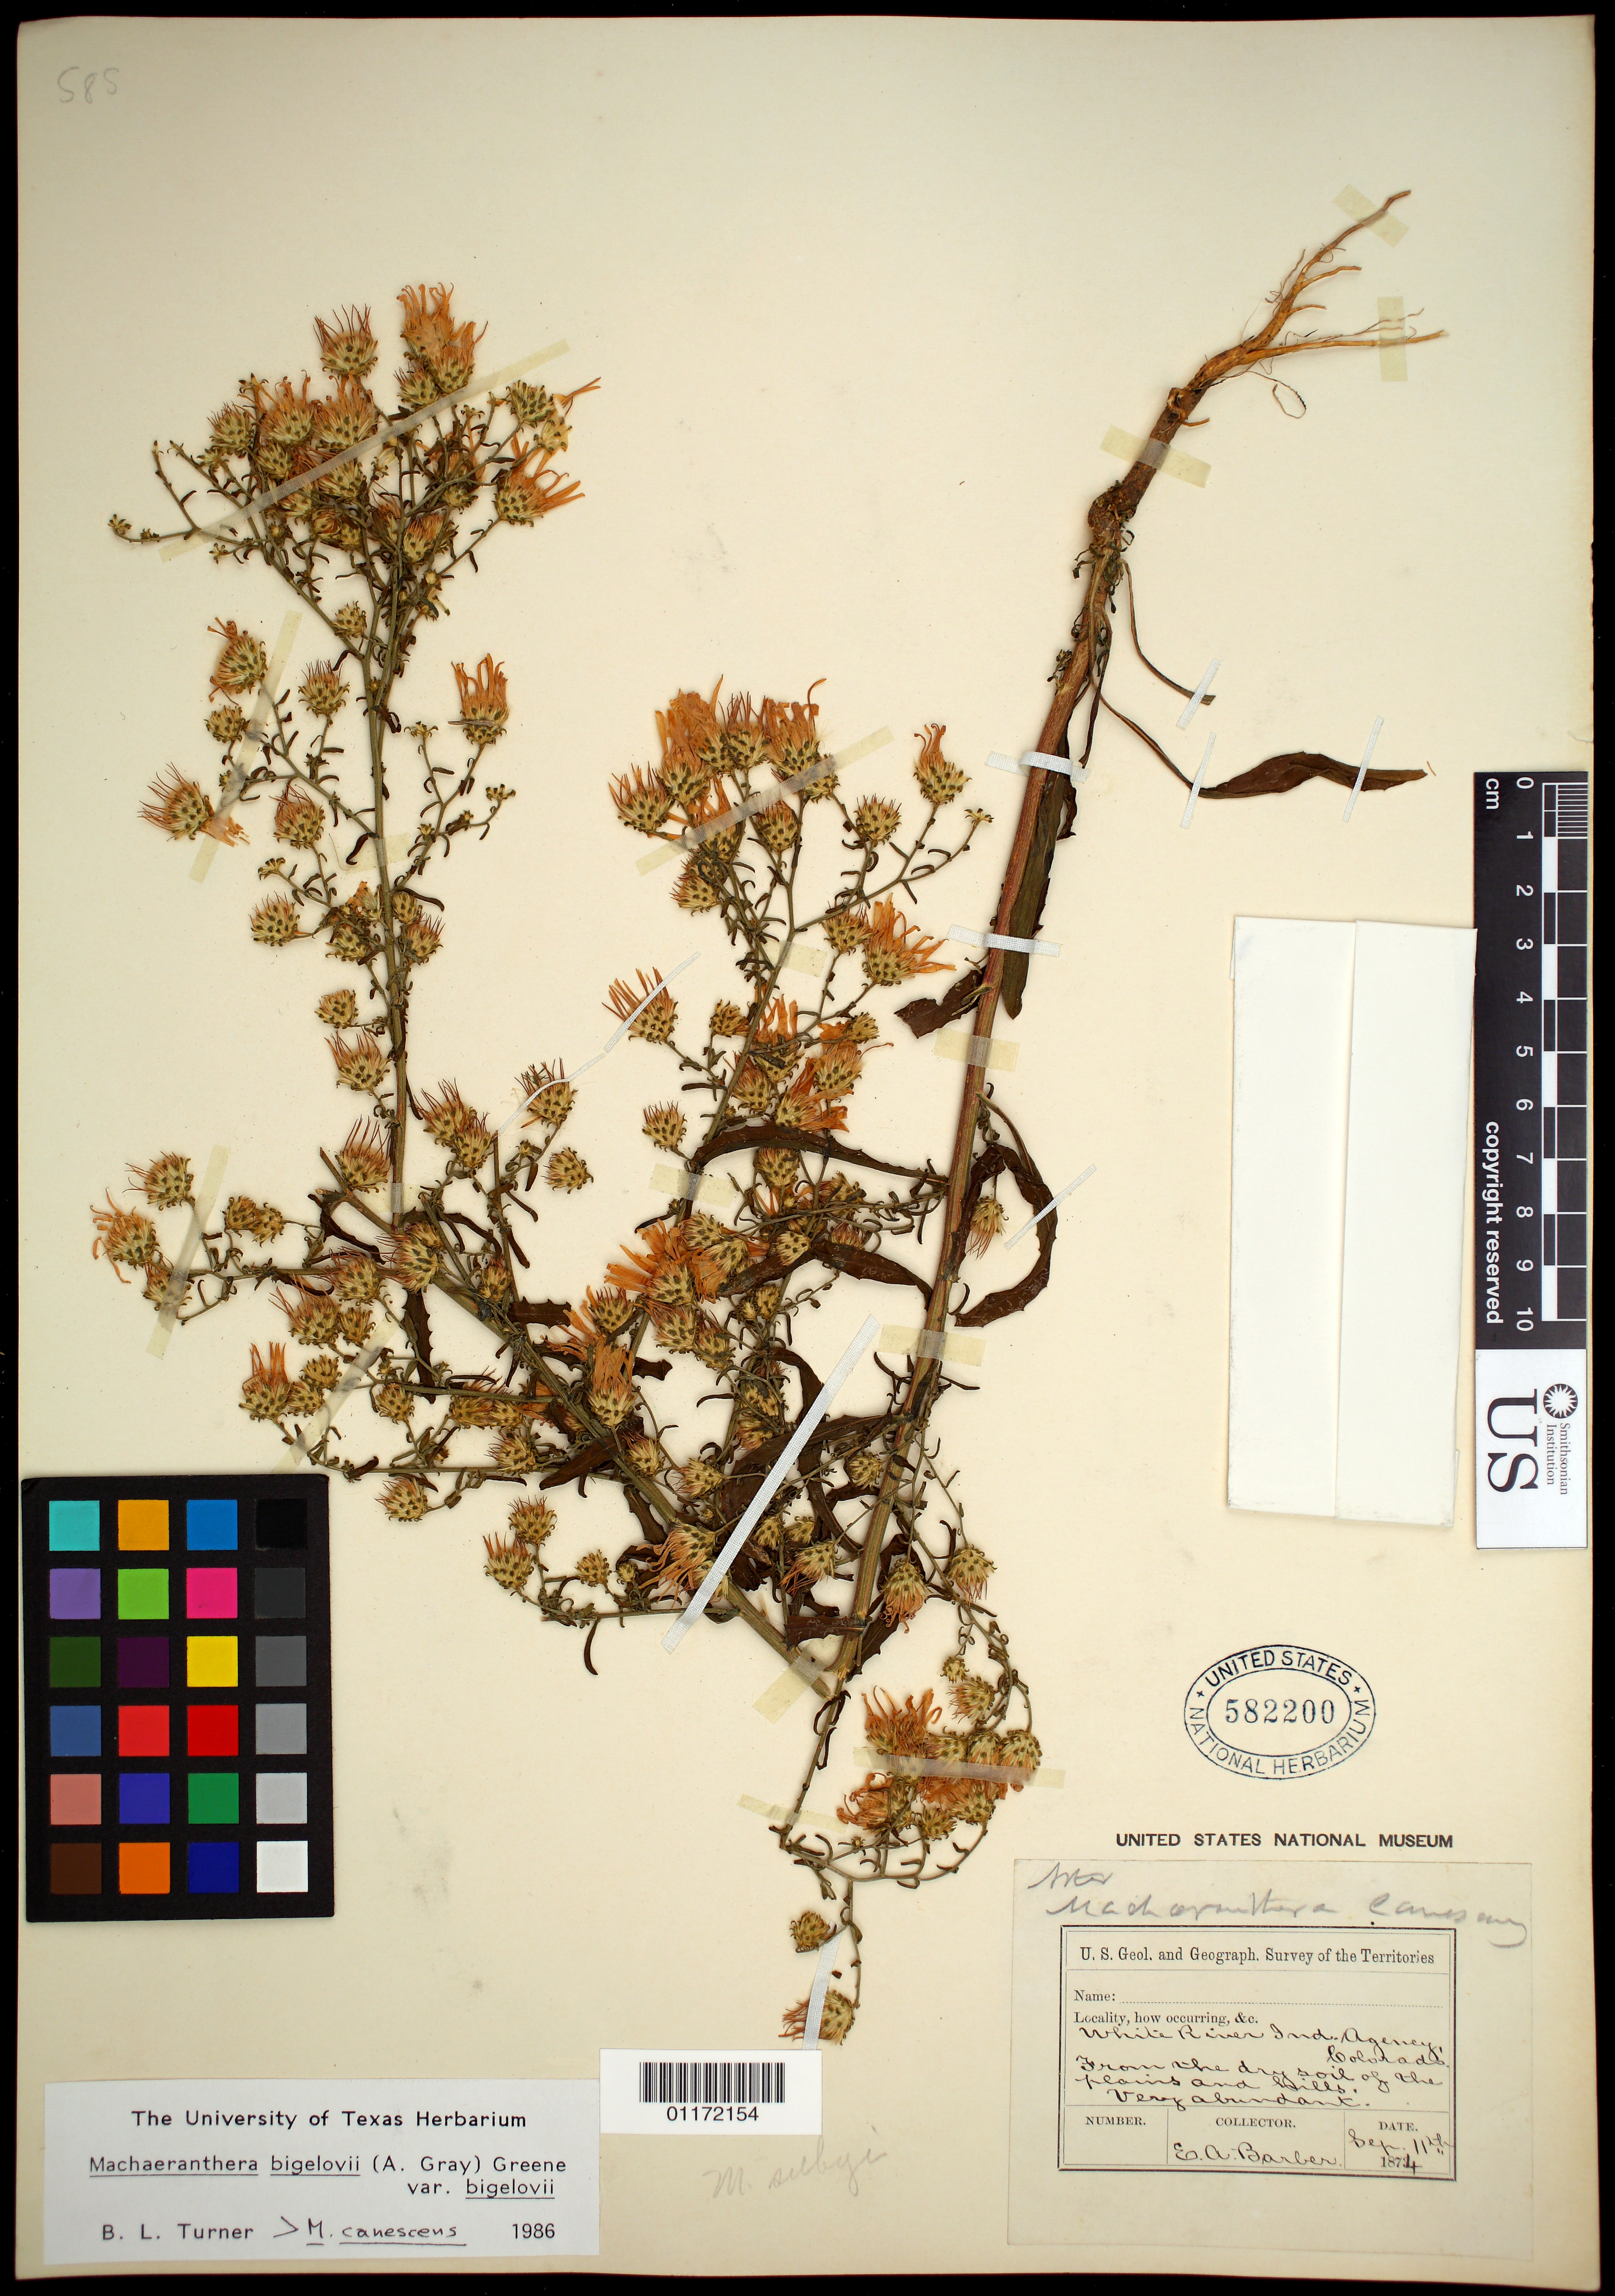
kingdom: Plantae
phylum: Tracheophyta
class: Magnoliopsida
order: Asterales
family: Asteraceae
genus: Machaeranthera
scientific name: Machaeranthera bigelovii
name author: (A. Gray) Greene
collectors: E. Barber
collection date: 1874-09-11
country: United States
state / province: Colorado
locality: White River, Ind. Agency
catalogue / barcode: US 582200